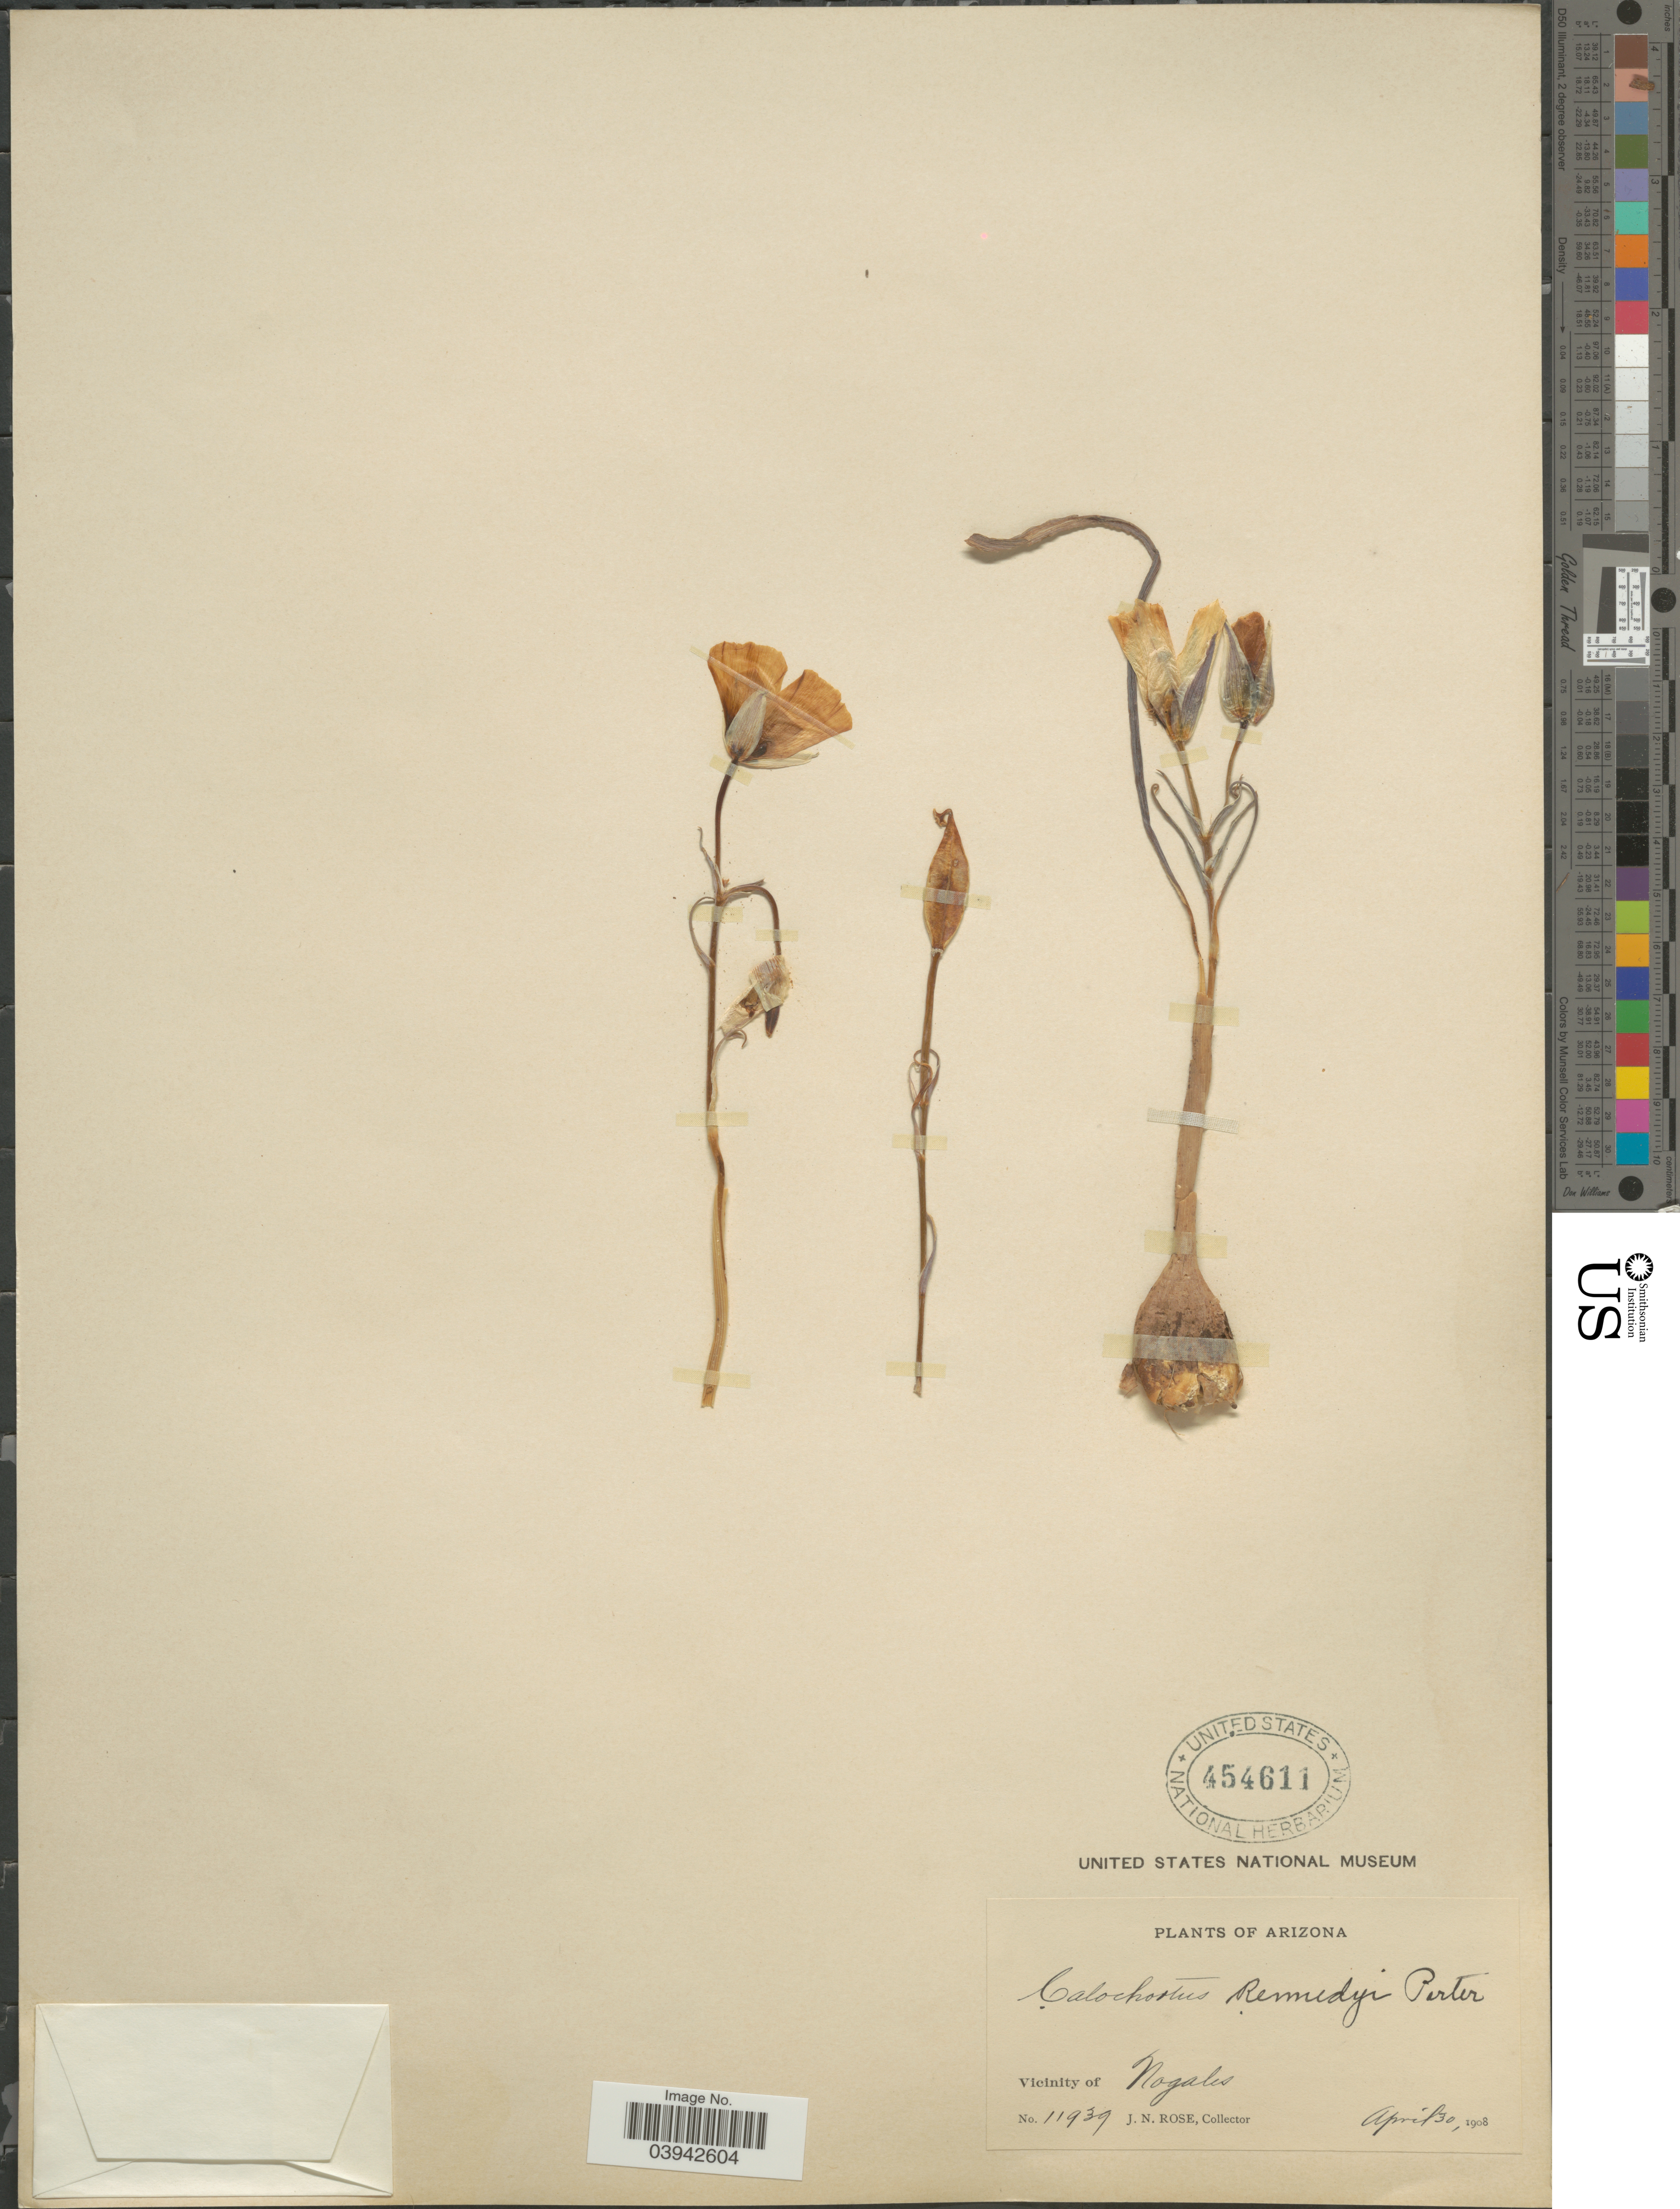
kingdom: Plantae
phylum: Tracheophyta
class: Liliopsida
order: Liliales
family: Liliaceae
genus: Calochortus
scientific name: Calochortus kennedyi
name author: Porter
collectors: J. N. Rose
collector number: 11939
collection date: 1908-04-30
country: United States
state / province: Arizona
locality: Vicinity of Nogales.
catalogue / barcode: US 454611